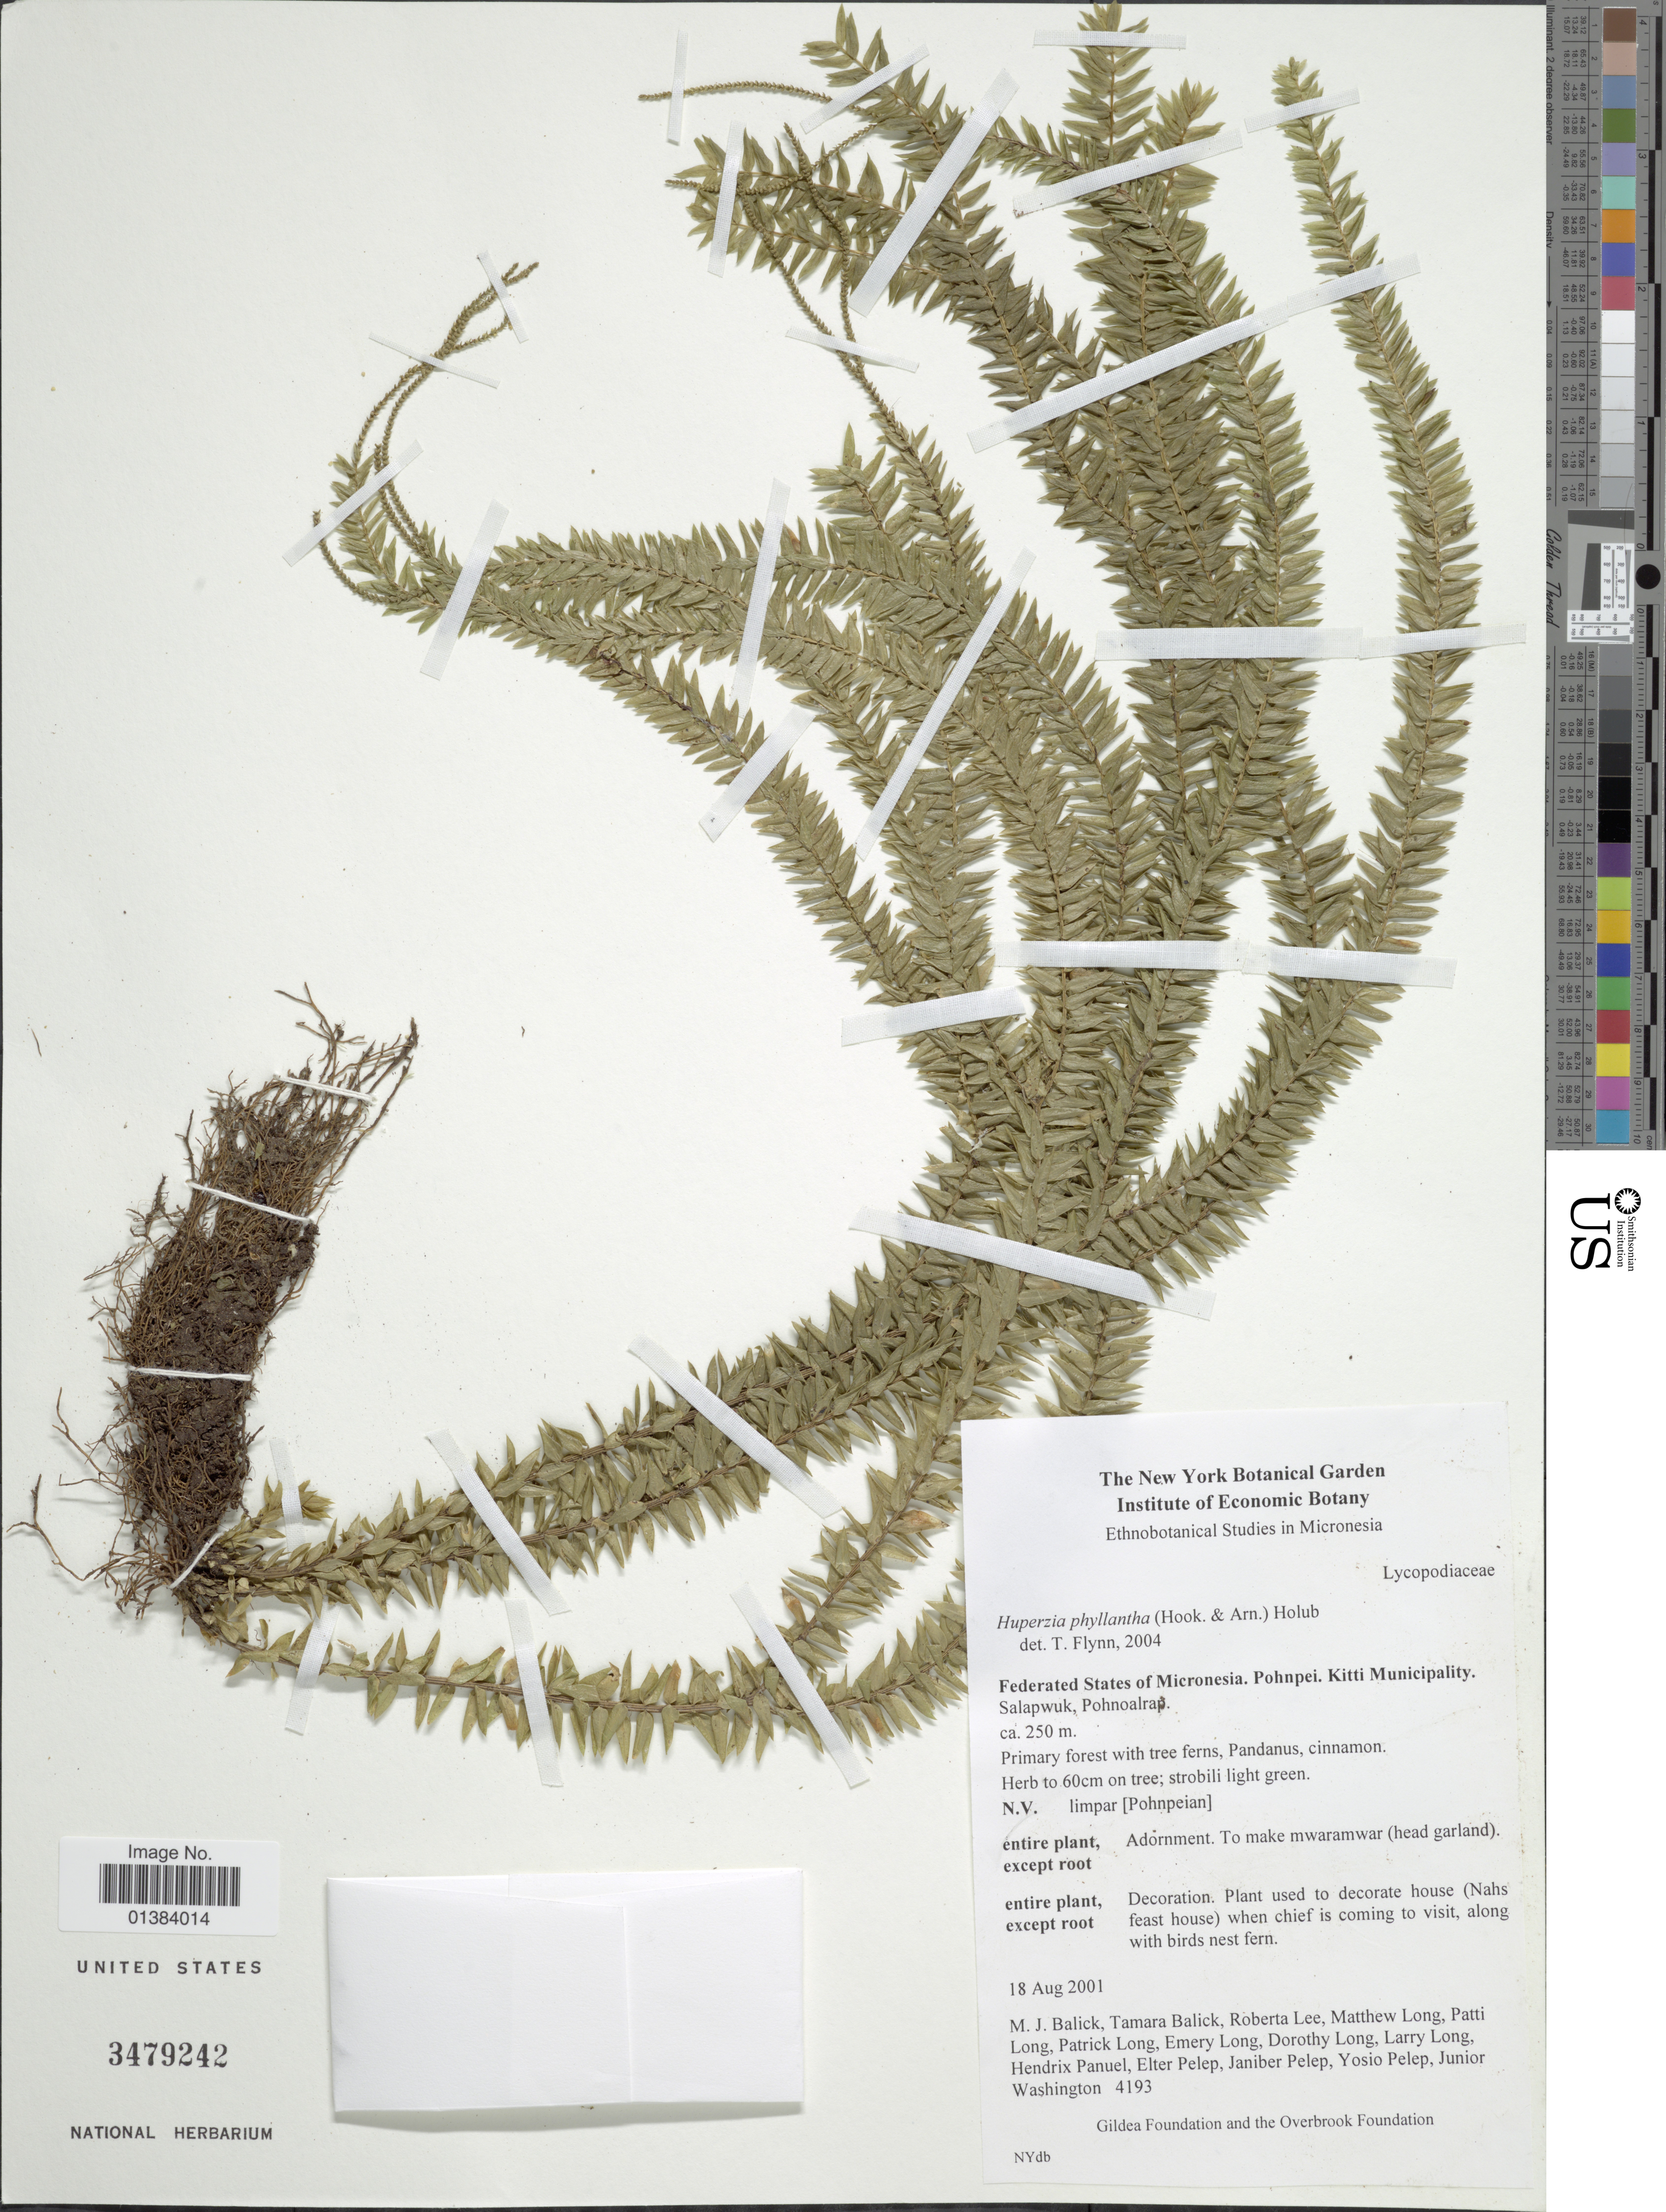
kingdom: Plantae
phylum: Tracheophyta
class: Lycopodiopsida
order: Lycopodiales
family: Lycopodiaceae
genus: Phlegmariurus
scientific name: Phlegmariurus phlegmaria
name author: (L.) Holub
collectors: M. J. Balick, T. Balick, R. Lee, M. Long & et al.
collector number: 4193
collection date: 2001-08-18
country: Micronesia, Federated States of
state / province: Pohnpei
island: Pohnpei [Ponape]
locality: Kitti Municpality. Salapwuk, Pohnoalrap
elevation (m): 250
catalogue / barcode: US 3479242